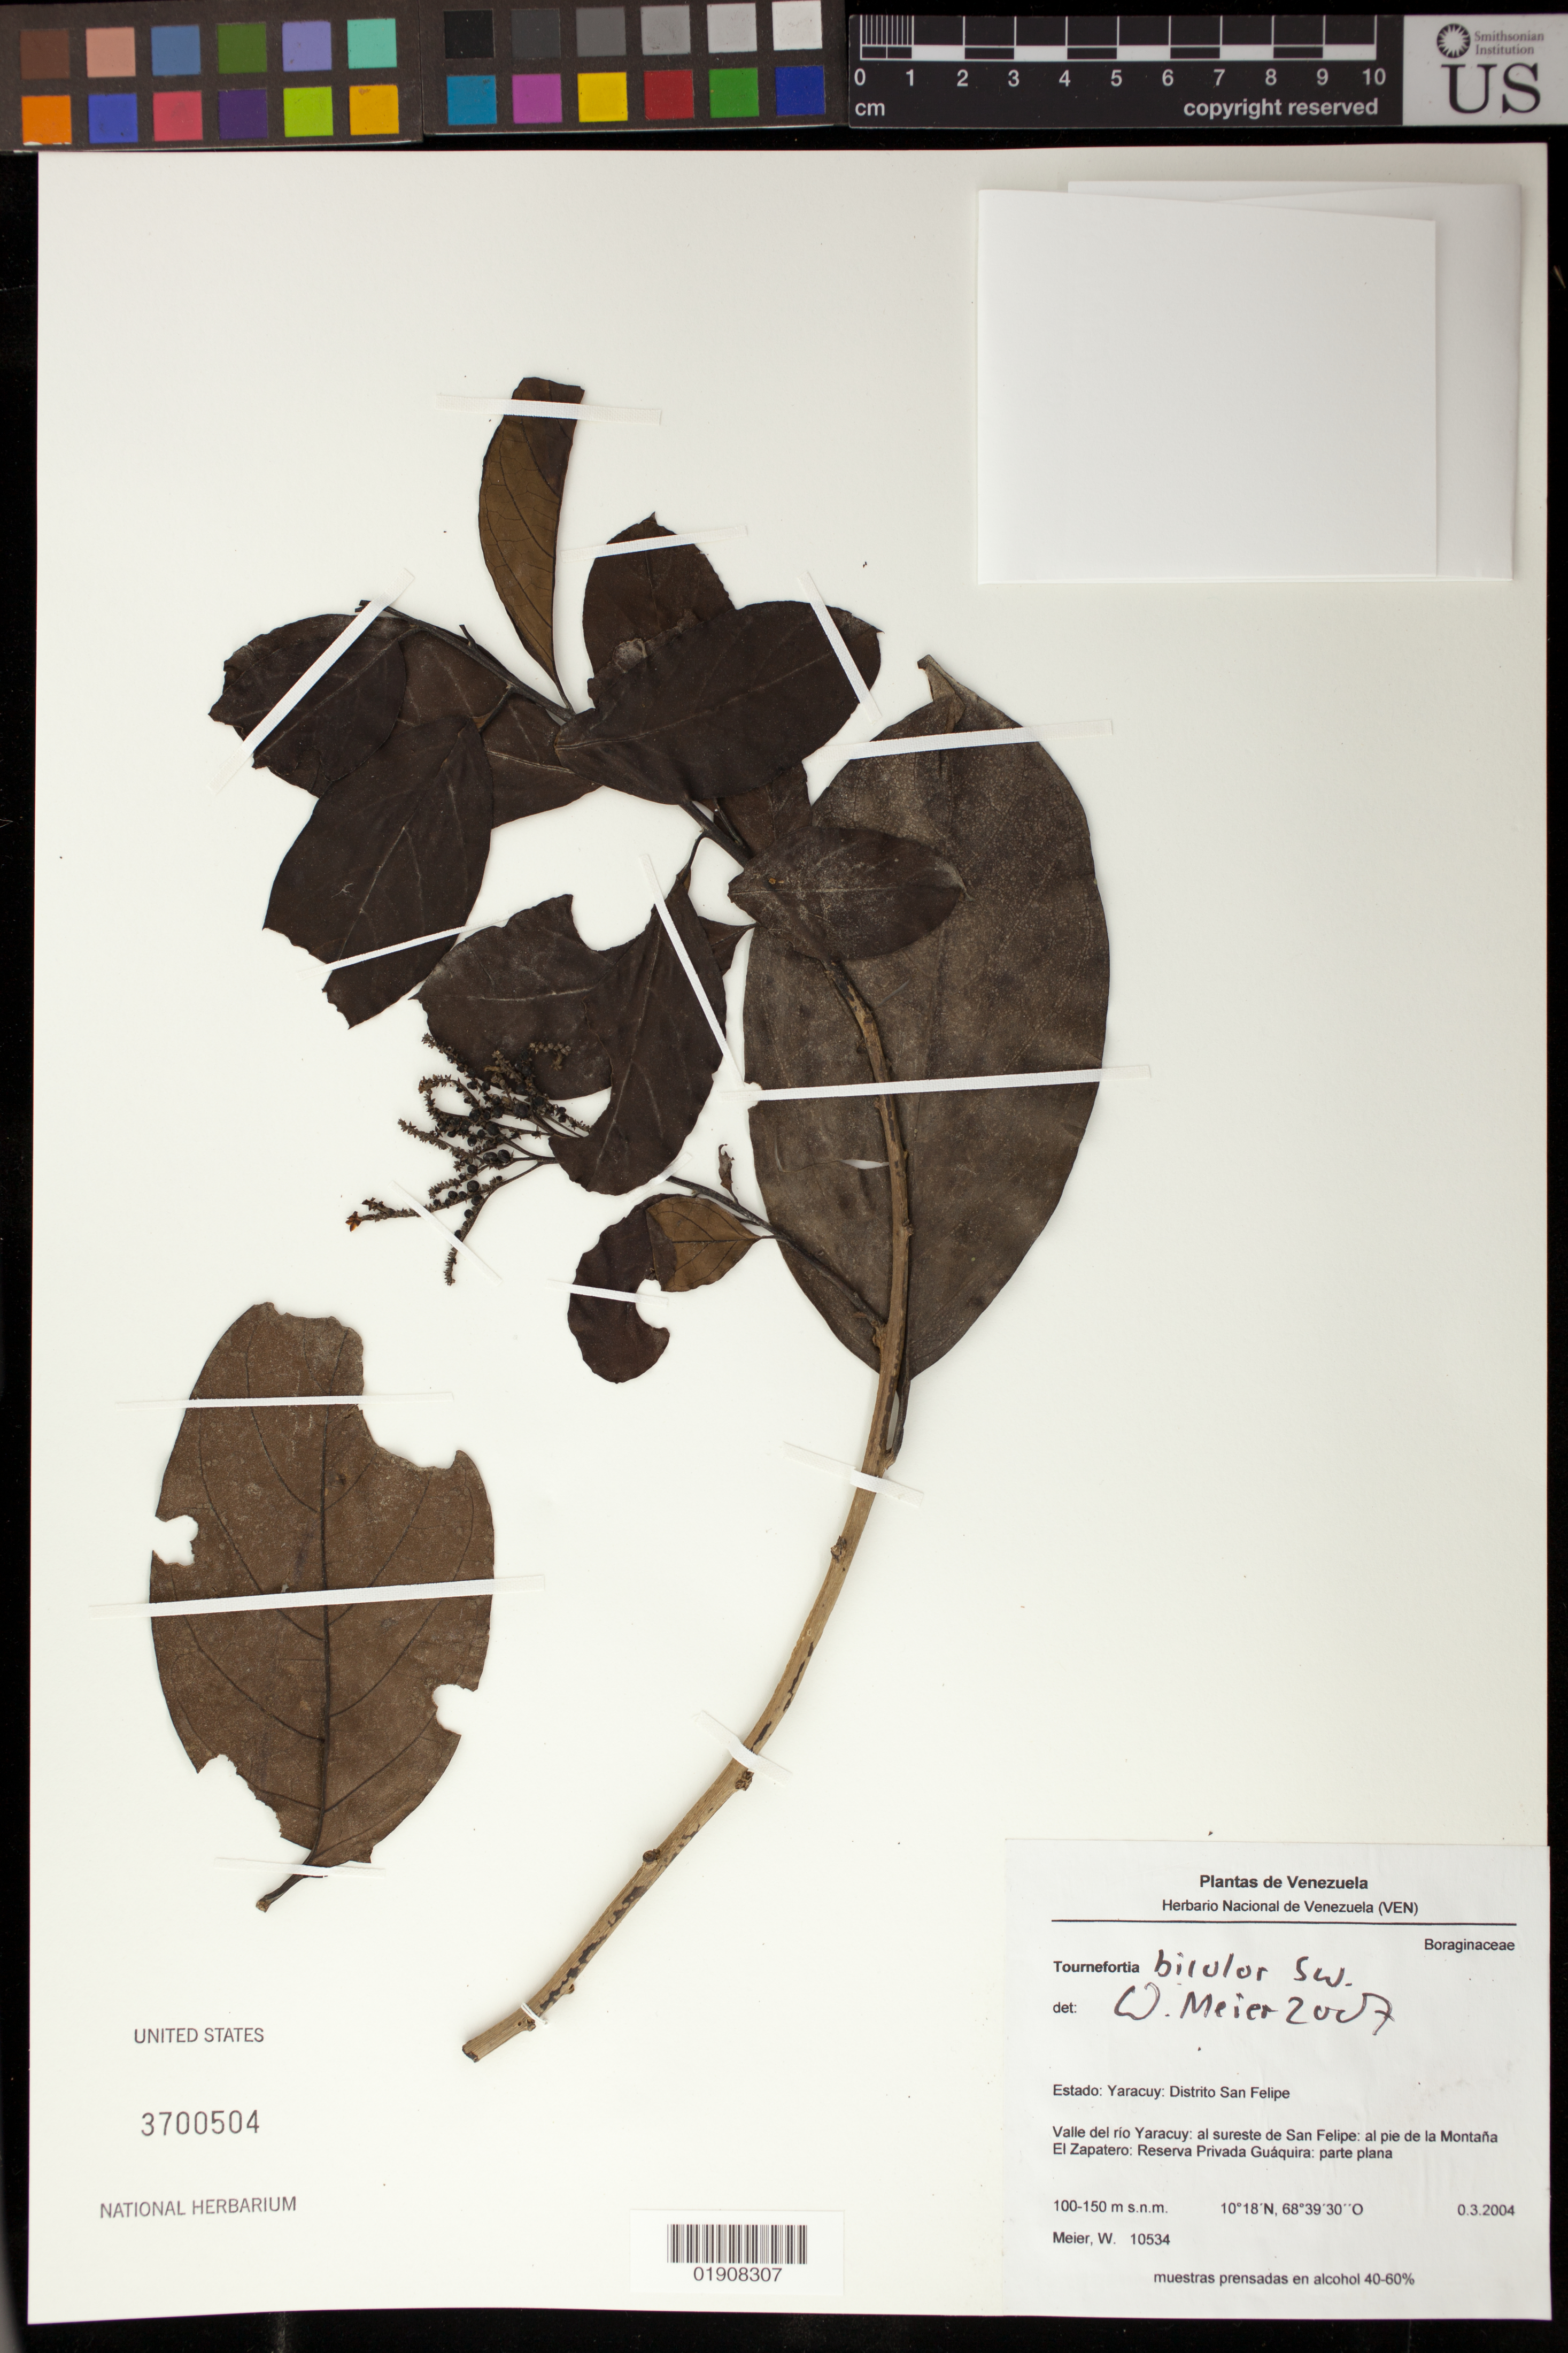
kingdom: Plantae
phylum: Tracheophyta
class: Magnoliopsida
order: Boraginales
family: Heliotropiaceae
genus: Tournefortia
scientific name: Tournefortia bicolor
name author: Sw.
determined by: Meier, Winfried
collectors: W. Meier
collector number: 10534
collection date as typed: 0.3.2004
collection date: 2004-03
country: Venezuela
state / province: Yaracuy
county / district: San Felipe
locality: Distrito San Felipe, Valle del rio Yaracuy: al sureste de San Felipe: al pie de la Montana El Zapatero: Reserva Privada Guaquira: parte plana.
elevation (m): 100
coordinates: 10 18 N, 68 39 30 O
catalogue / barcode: US 3700504